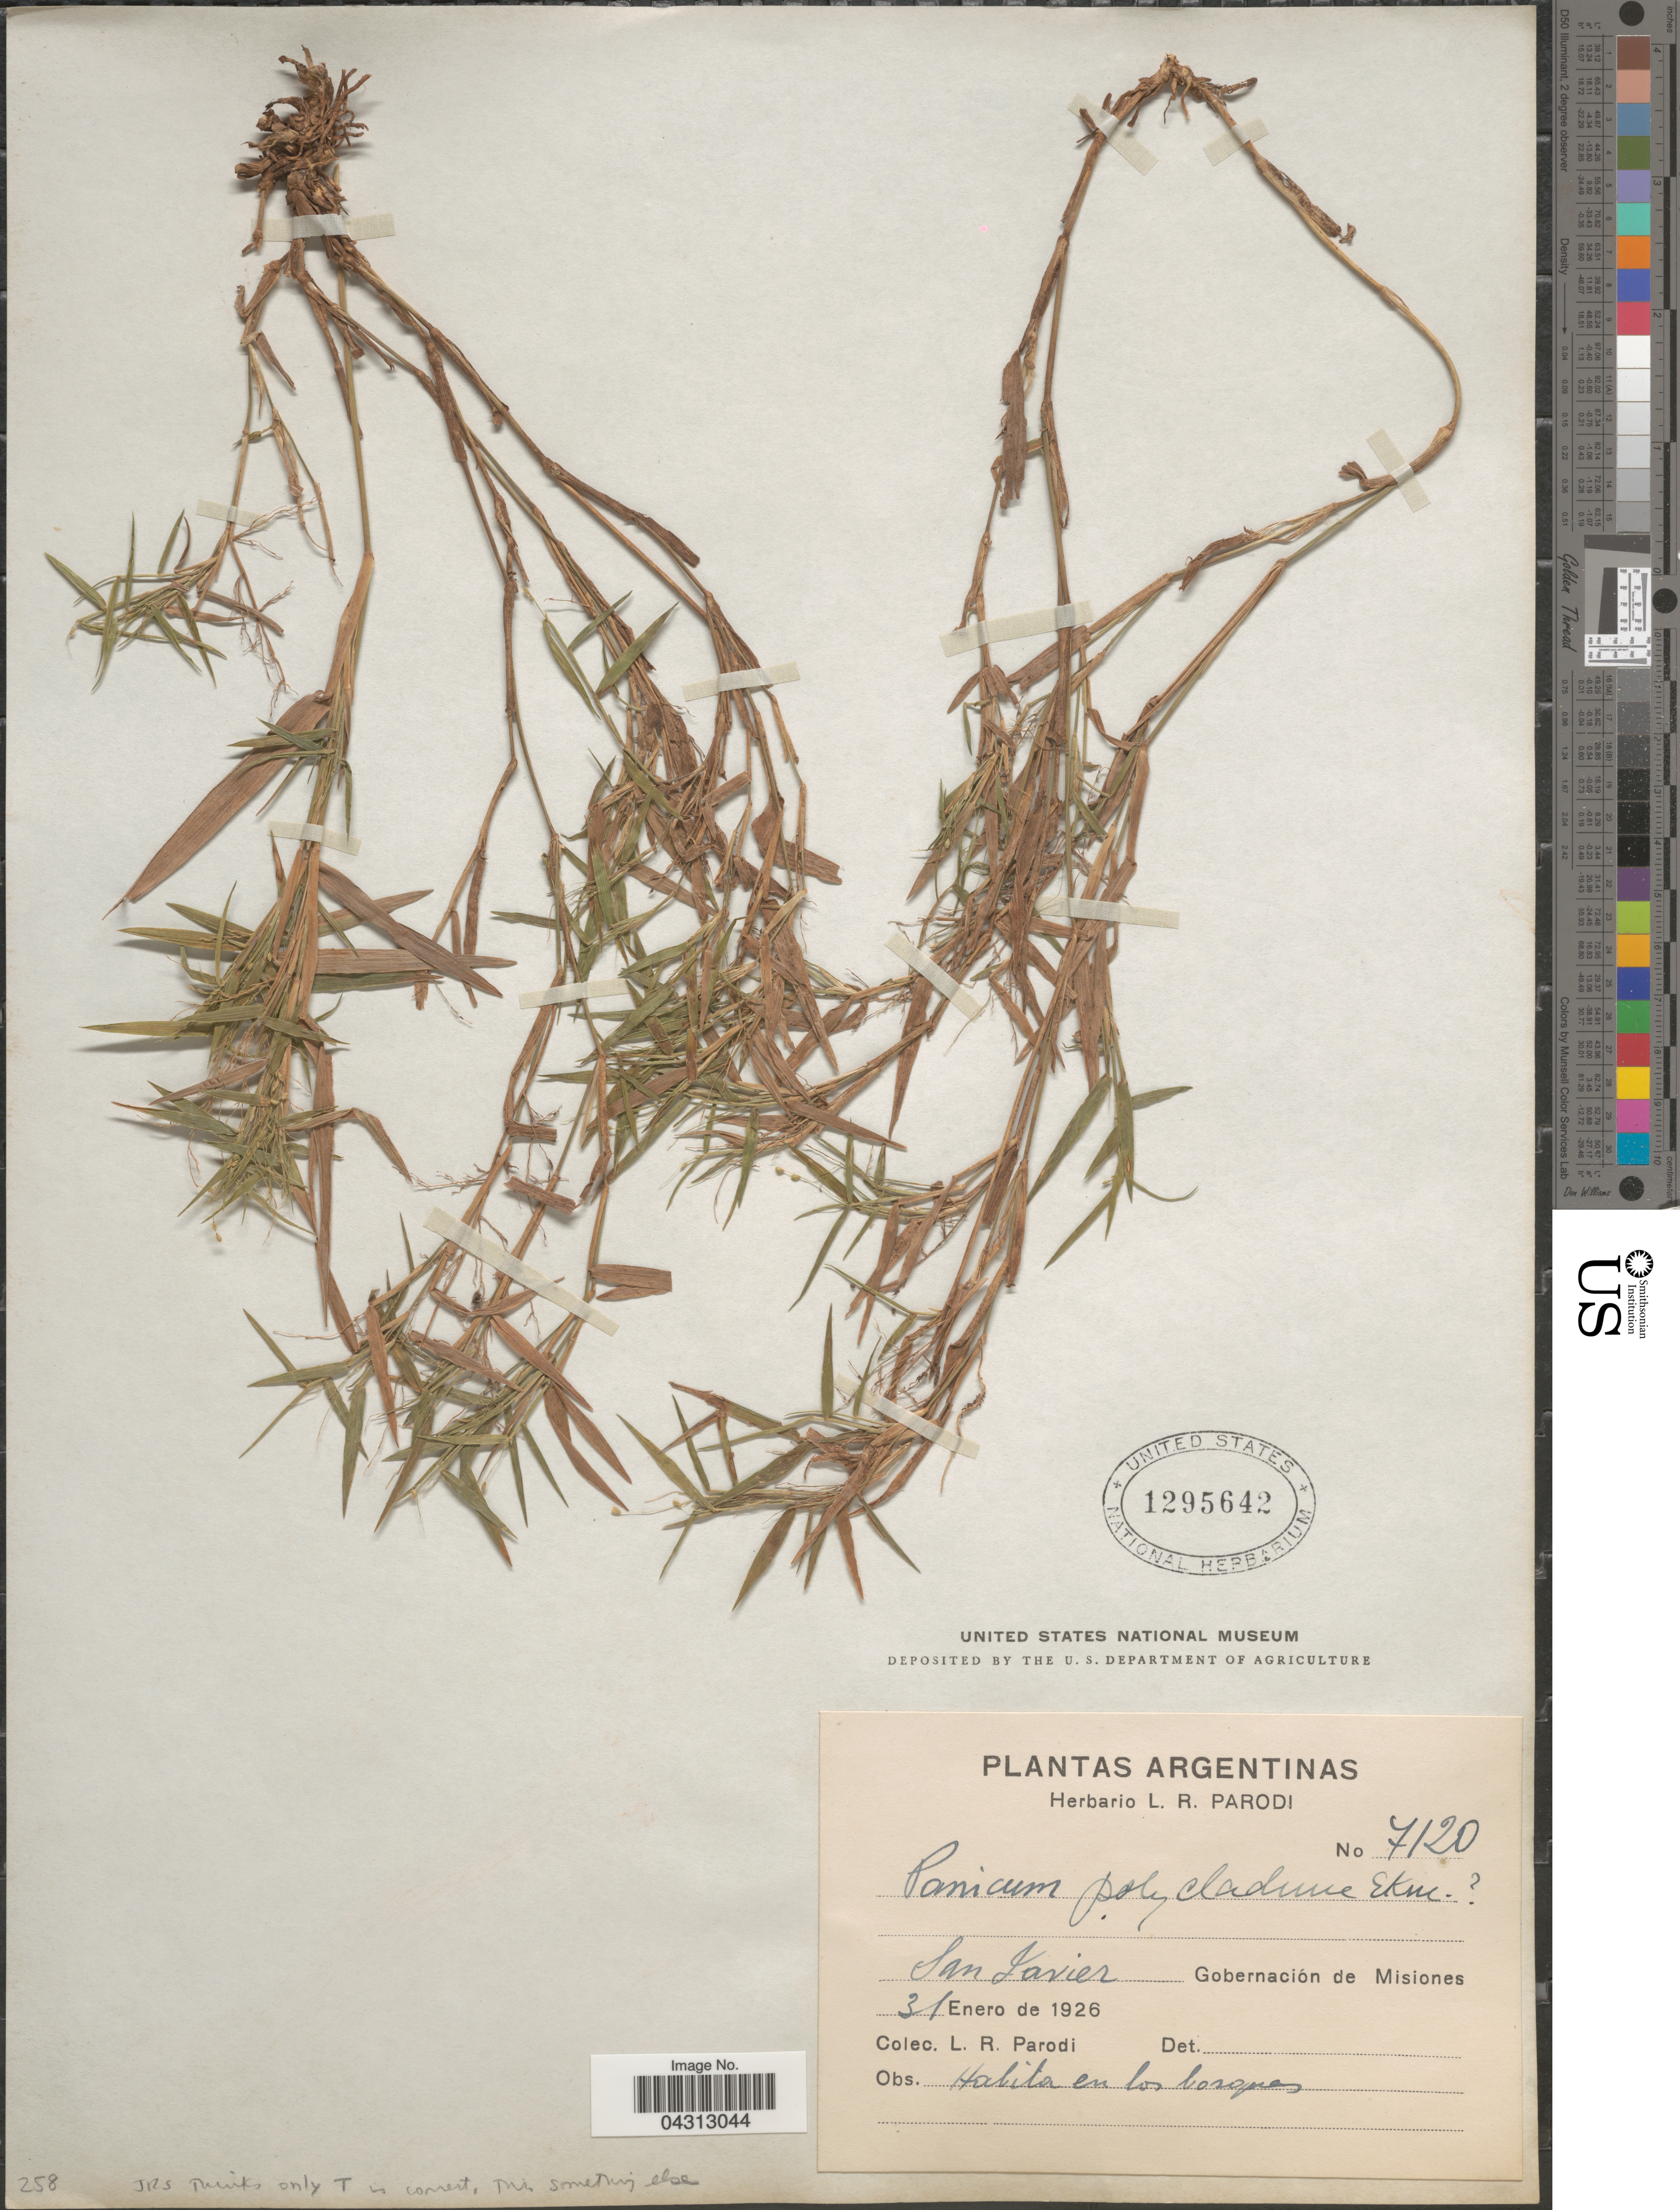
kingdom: Plantae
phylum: Tracheophyta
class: Liliopsida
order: Poales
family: Poaceae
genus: Dichanthelium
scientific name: Dichanthelium sabulorum var. polycladum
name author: (Ekman) Zuloaga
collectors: L. R. Parodi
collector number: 7120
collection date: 1926-01-31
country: Argentina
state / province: Misiones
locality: San Javier. Gobernación de Misiones.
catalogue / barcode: US 1295642